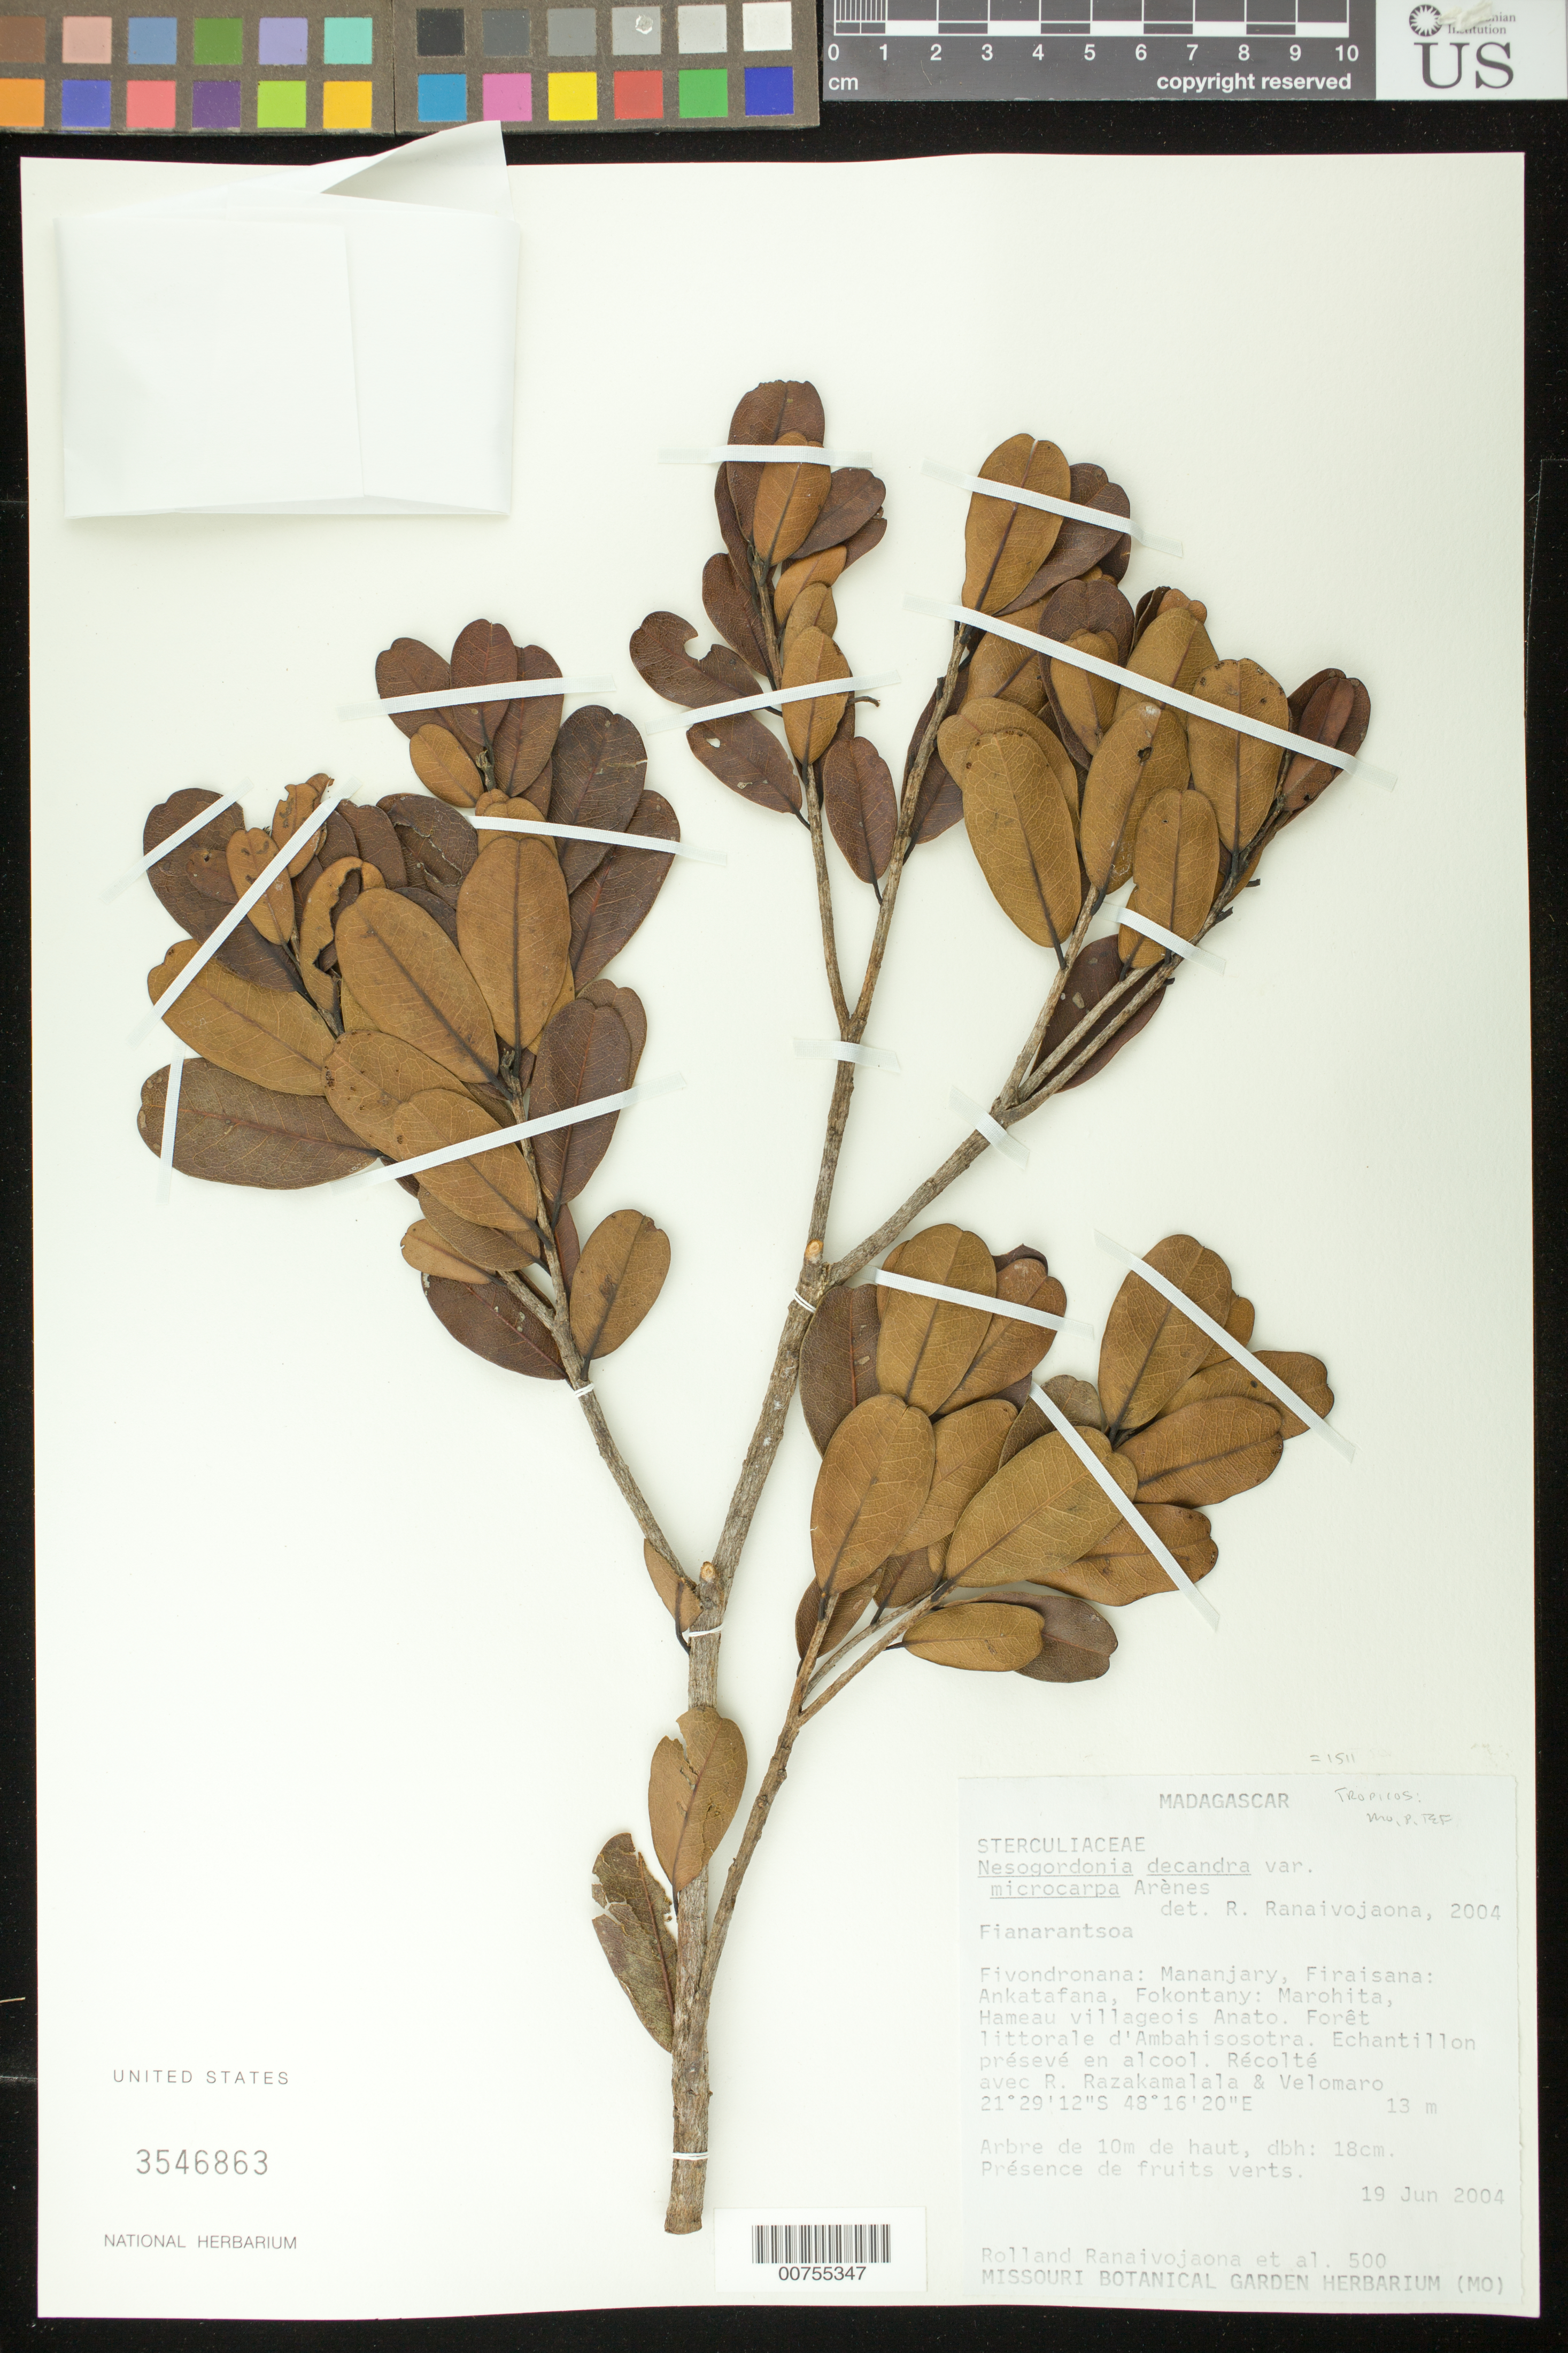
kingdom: Plantae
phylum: Tracheophyta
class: Magnoliopsida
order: Malvales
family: Malvaceae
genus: Nesogordonia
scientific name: Nesogordonia decandra var. microcarpa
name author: Arènes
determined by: Ranaivojaona, R.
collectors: R. Ranaivojaona & et al.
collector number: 500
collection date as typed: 19 Jun 2004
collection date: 2004-06-19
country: Madagascar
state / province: Vatovavy Fitovinany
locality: Mananjary, Firaisana: Ankatafana, Fokontany: Marohita, Hameau villageois Anato. Fivondronana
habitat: Forêt littorale d'Ambahisosotra.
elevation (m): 13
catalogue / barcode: US 3546863